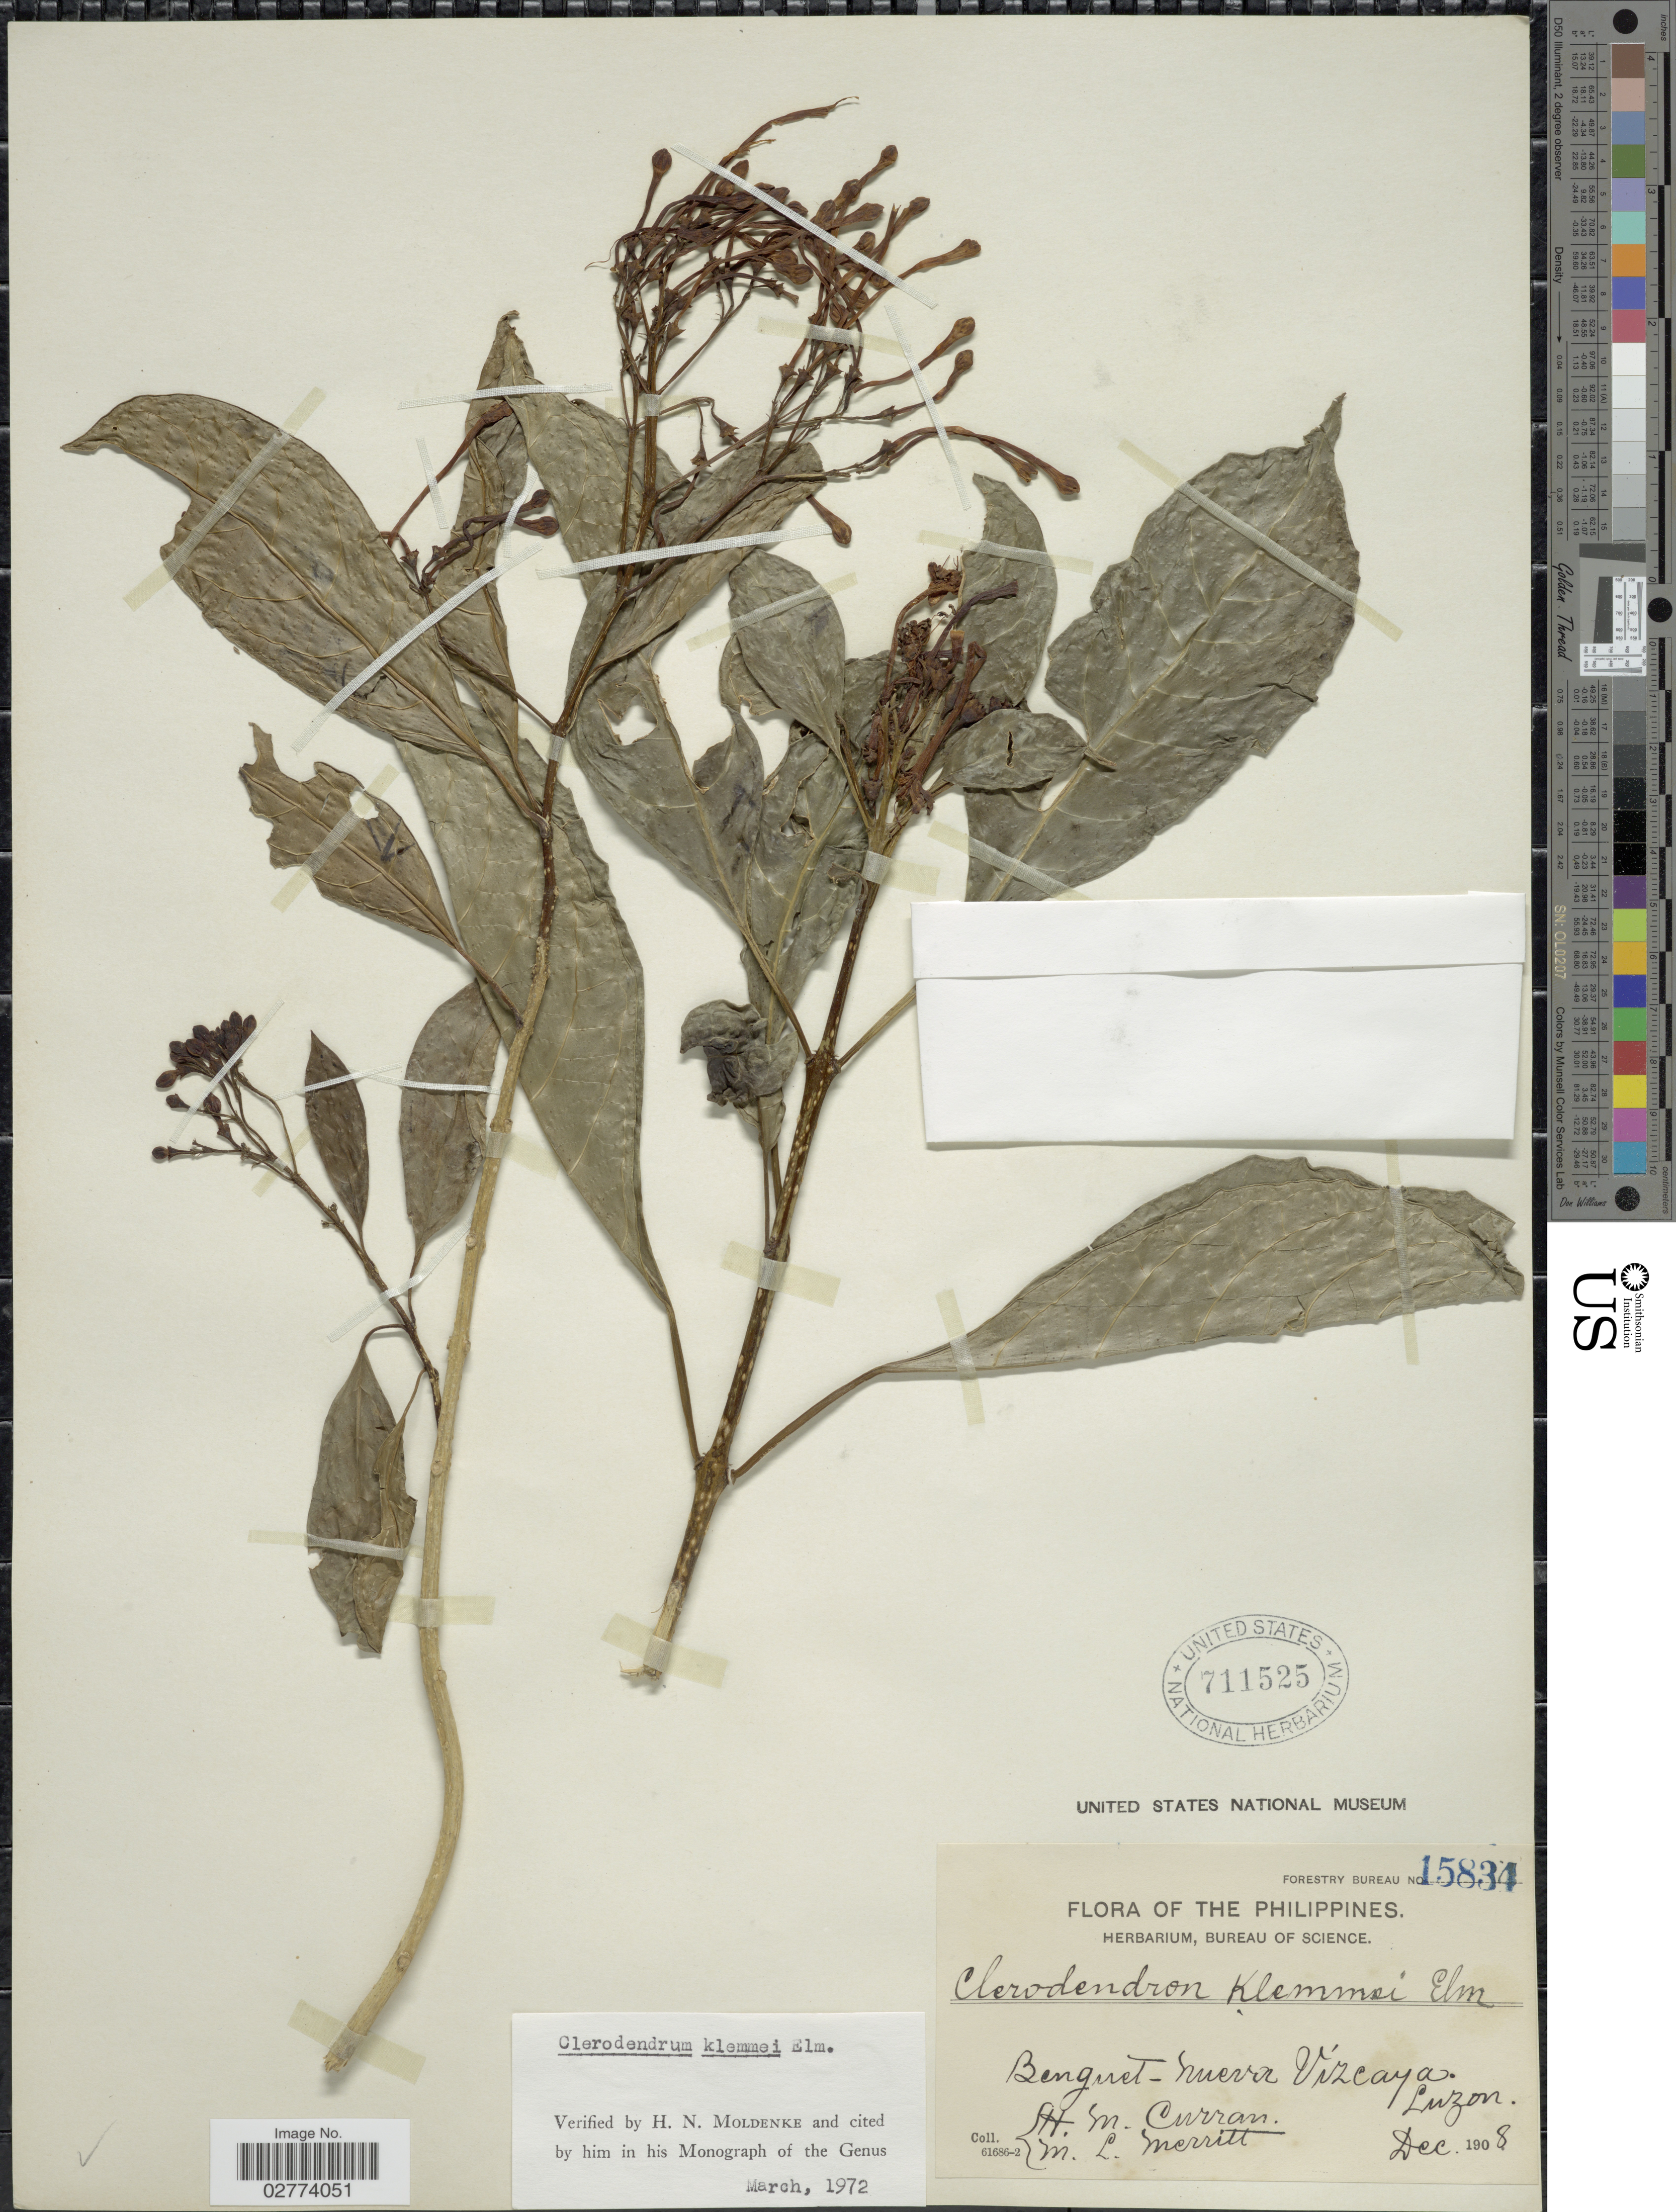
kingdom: Plantae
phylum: Tracheophyta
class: Magnoliopsida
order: Lamiales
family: Lamiaceae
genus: Clerodendrum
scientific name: Clerodendrum klemmei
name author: Elmer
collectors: H. M. Curran & M. L. Merritt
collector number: Forestry Bureau 15834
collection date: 1908-12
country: Philippines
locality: Benguet-Nueva Vizcaya, Luzon.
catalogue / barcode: US 711525